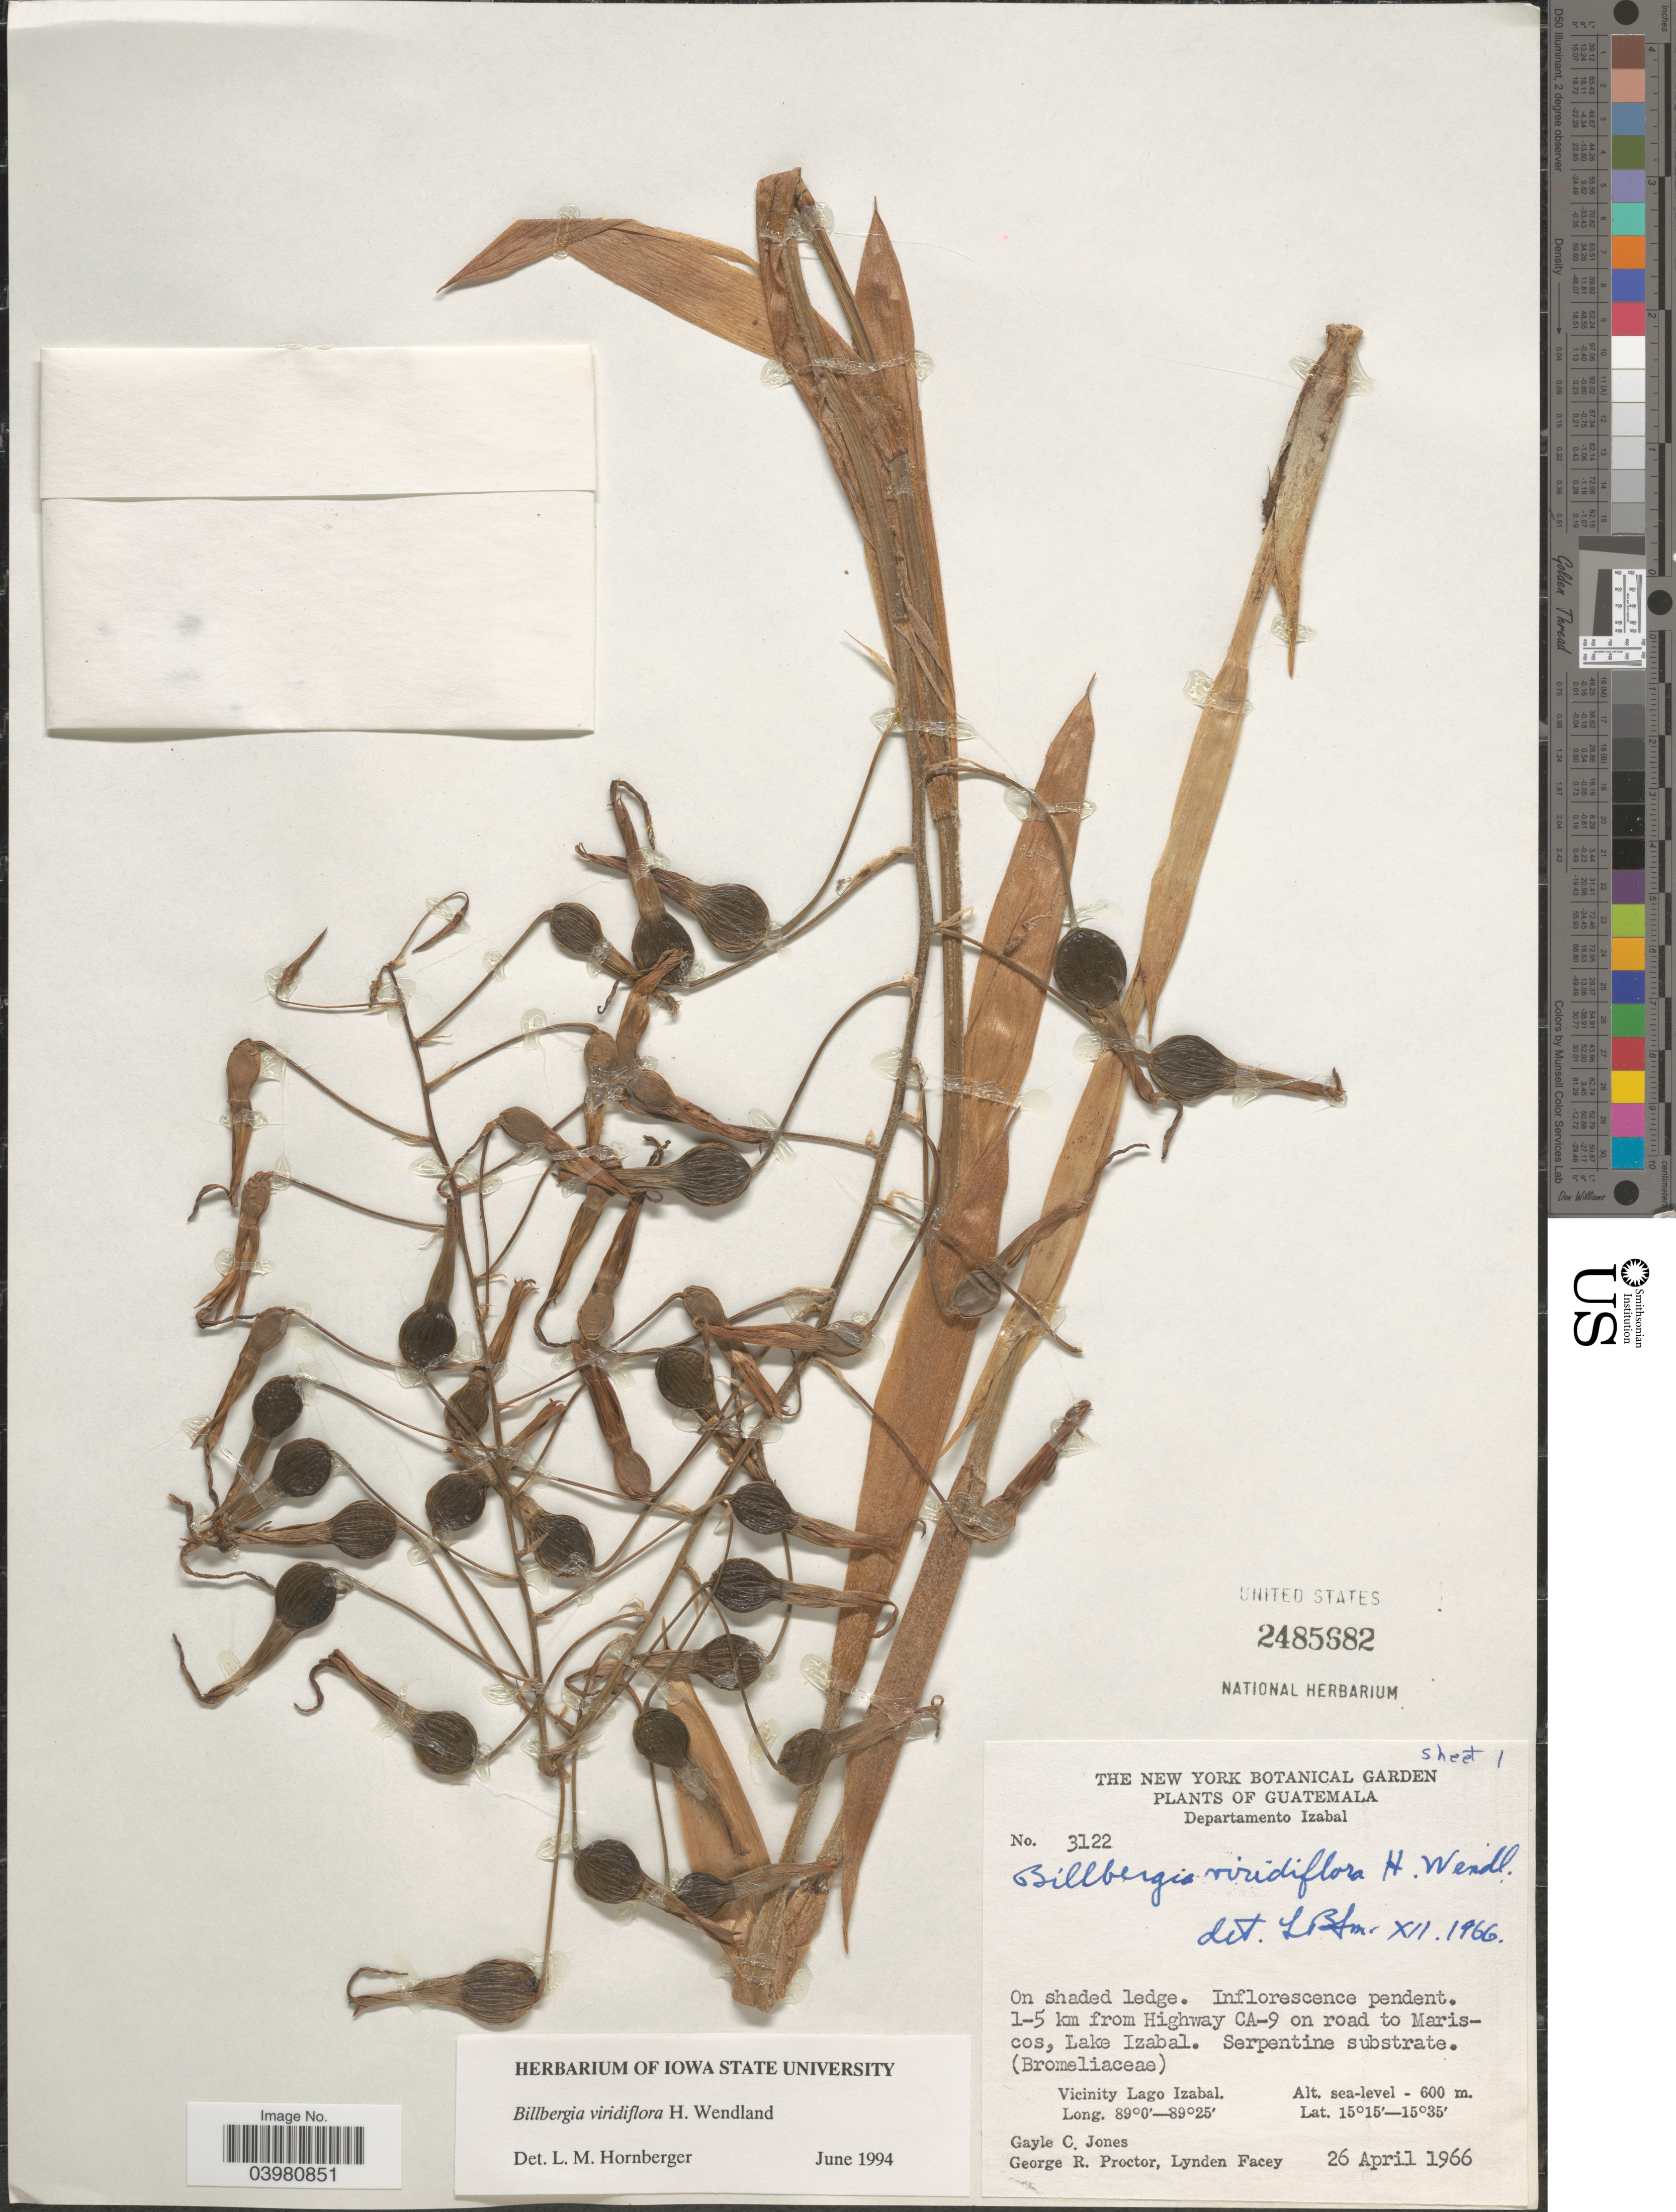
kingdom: Plantae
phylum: Tracheophyta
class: Liliopsida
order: Poales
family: Bromeliaceae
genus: Billbergia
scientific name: Billbergia viridiflora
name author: H.L. Wendl.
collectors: G. C. Jones, G. R. Proctor & L. Facey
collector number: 3122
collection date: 1966-04-26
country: Guatemala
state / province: Izabal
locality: Departamento Izabal. 1-5 km from Highway CA-9 on road to Mariscos, Lake Izabal. Vicinity of Lago Izabal.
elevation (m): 0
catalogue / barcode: US 2485682